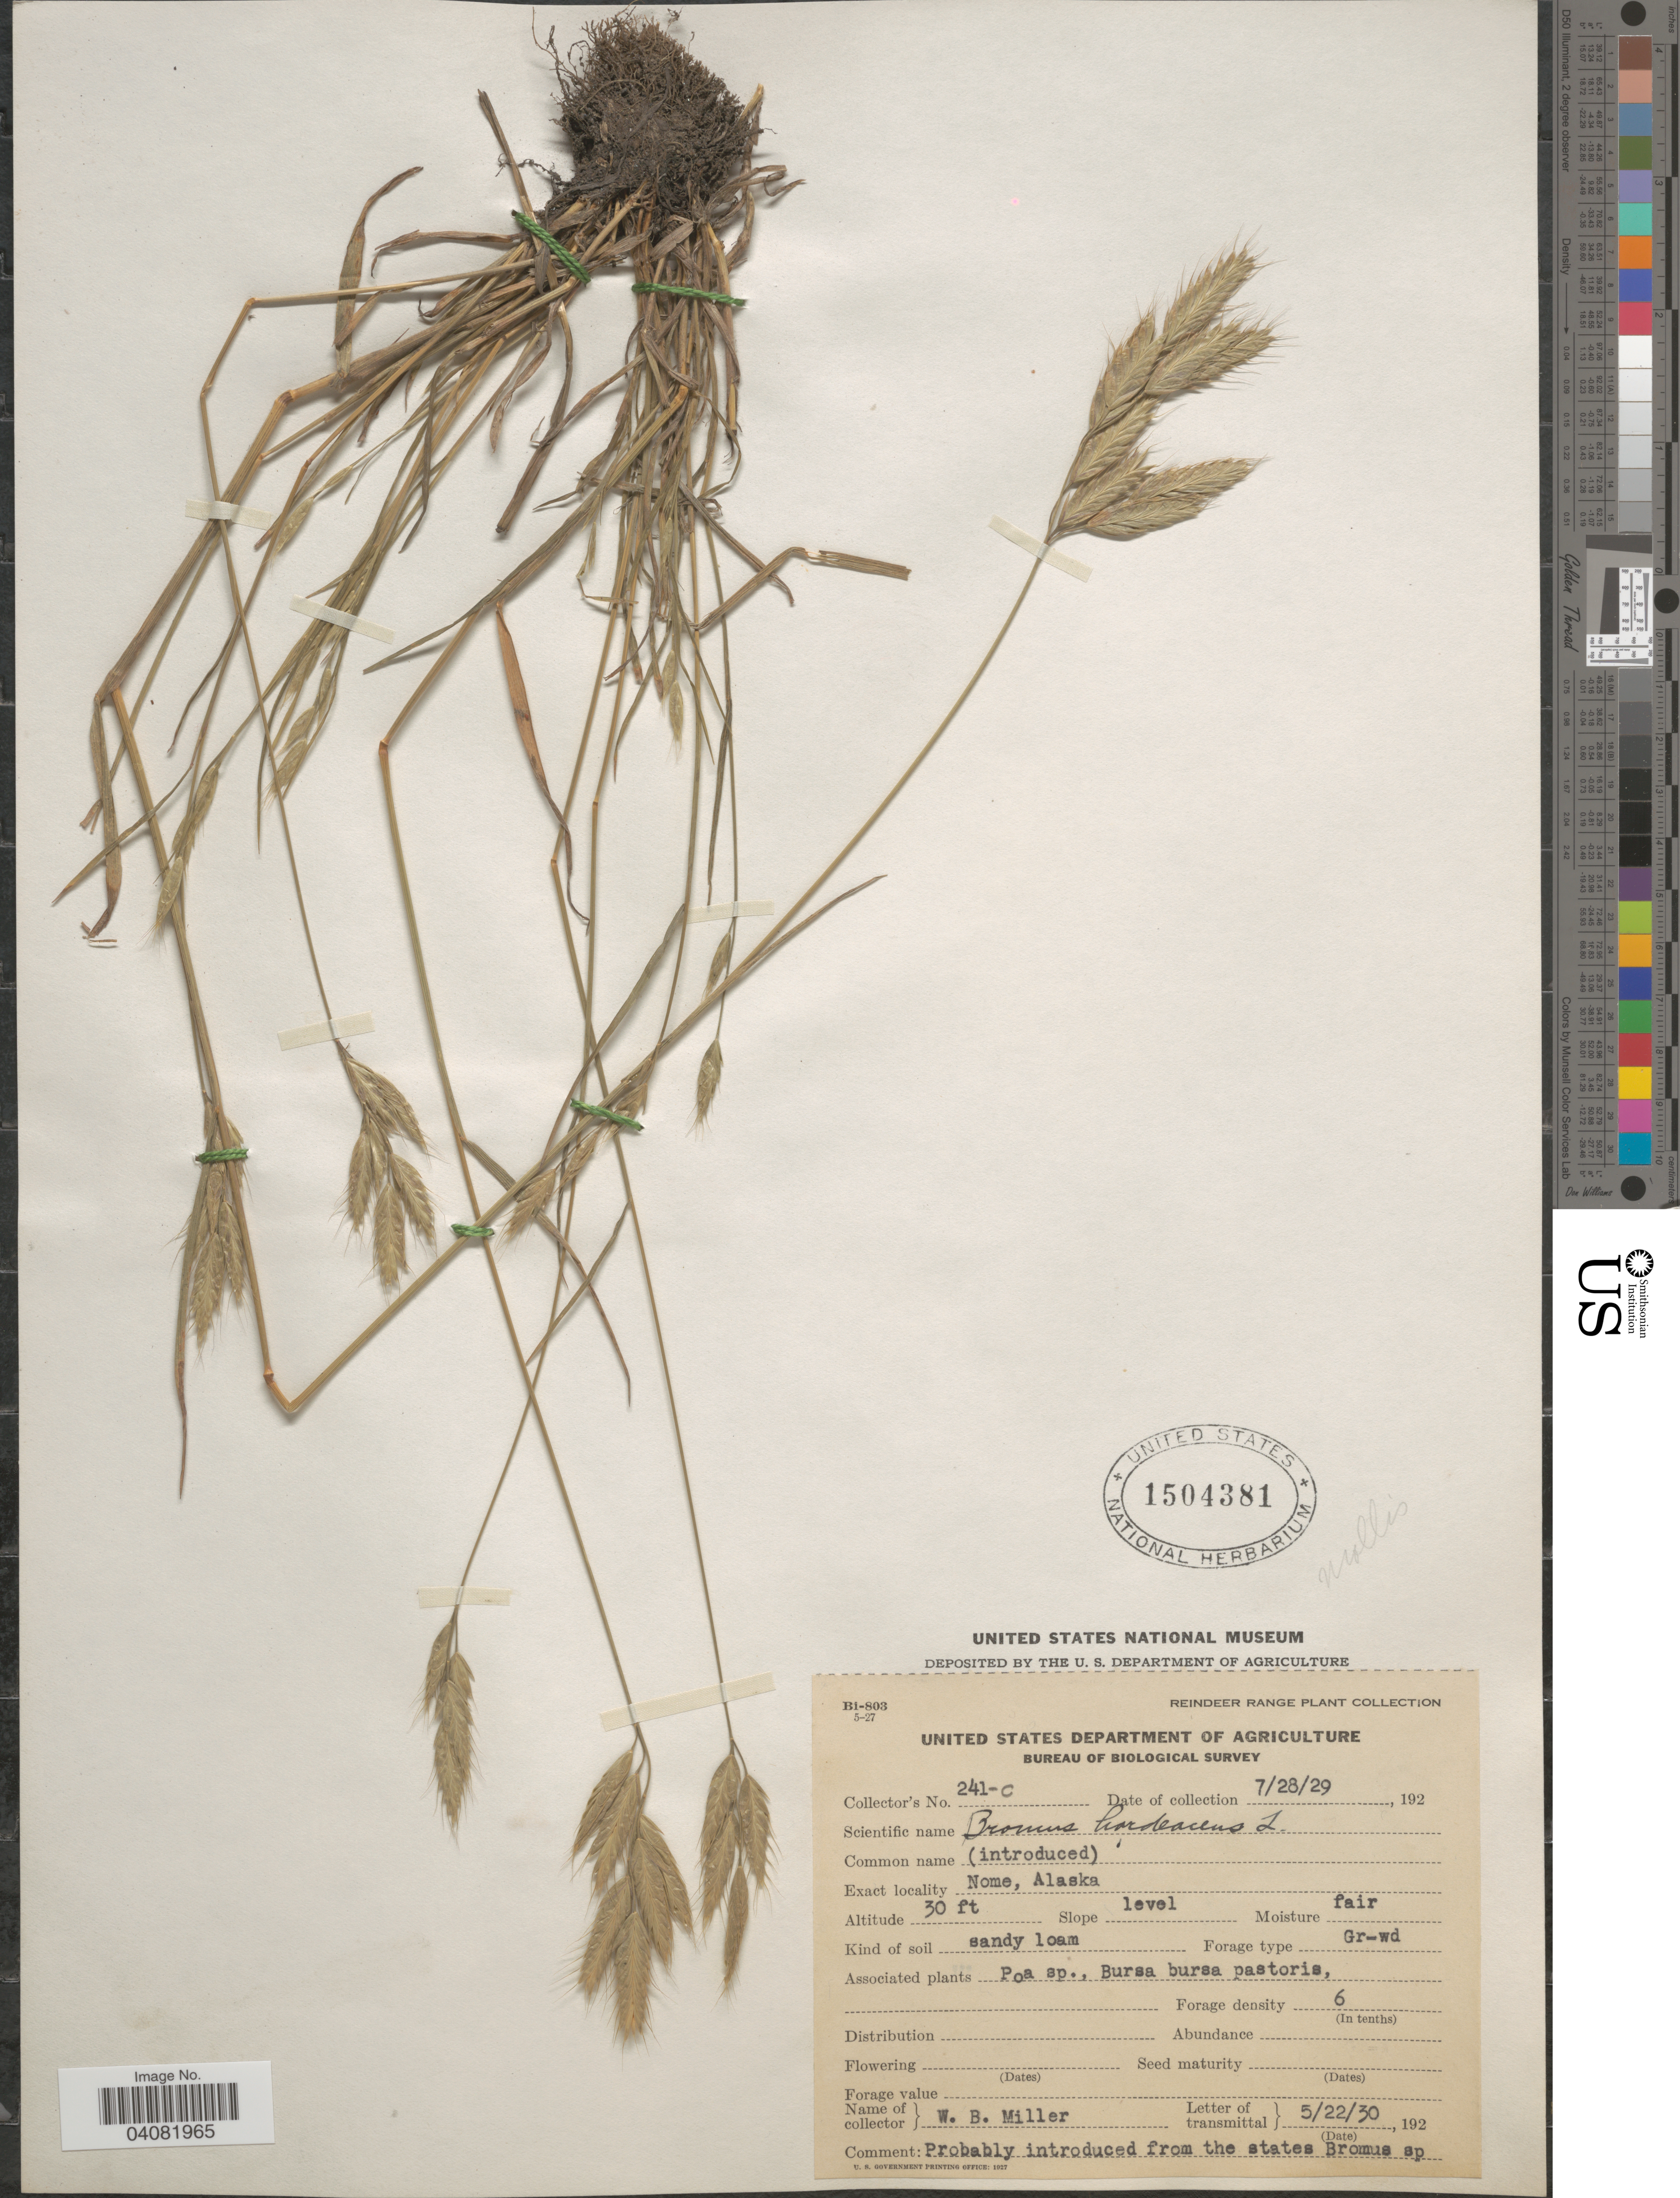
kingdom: Plantae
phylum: Tracheophyta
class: Liliopsida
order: Poales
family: Poaceae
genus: Bromus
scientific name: Bromus hordeaceus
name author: L.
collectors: W. Miller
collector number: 241-c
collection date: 1929-07-28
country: United States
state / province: Alaska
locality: Reindeer Range. Bureau of Biological Survey. Nome. Probably introduced from the states Bromus sp.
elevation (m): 9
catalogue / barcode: US 1504381